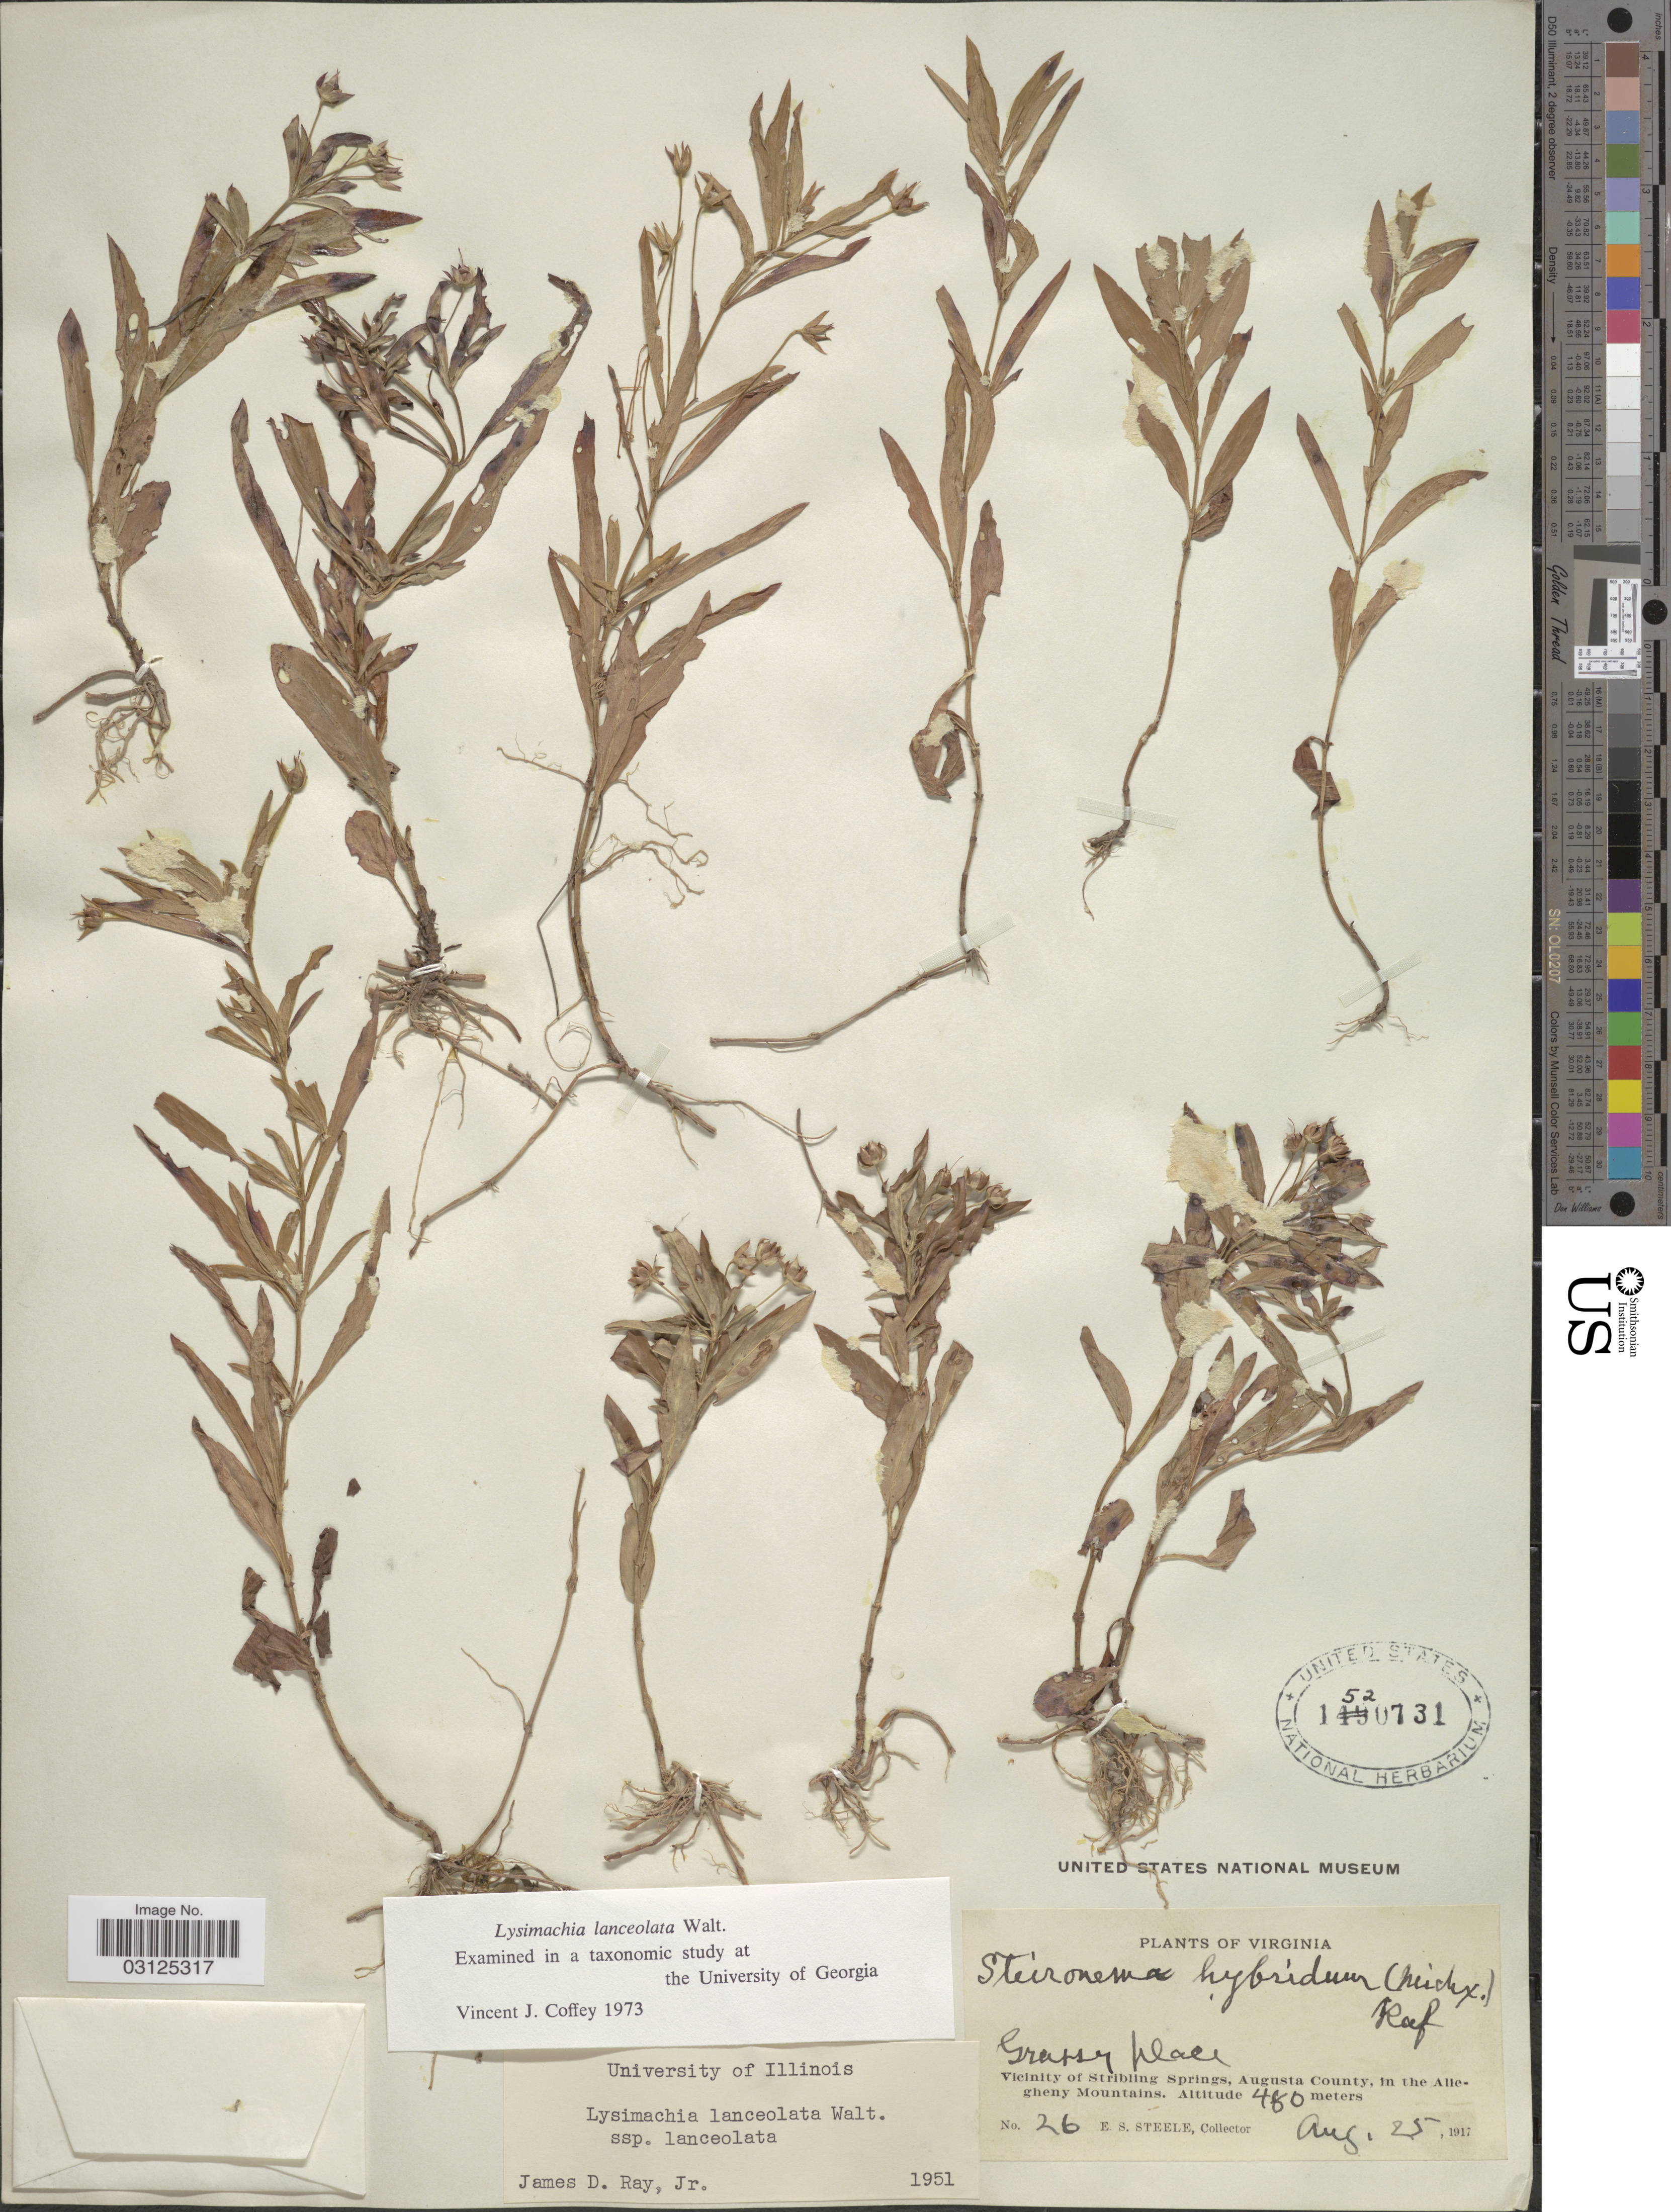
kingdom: Plantae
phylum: Tracheophyta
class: Magnoliopsida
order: Ericales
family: Primulaceae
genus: Steironema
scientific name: Steironema lanceolatum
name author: (Walter) A. Gray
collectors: E. Steele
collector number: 26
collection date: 1917-08-25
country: United States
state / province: Virginia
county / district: Augusta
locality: Grassy place, Vicinity of Stribling Springs, Augusta County, in the Allegheny Mountains.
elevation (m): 480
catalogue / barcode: US 1520731